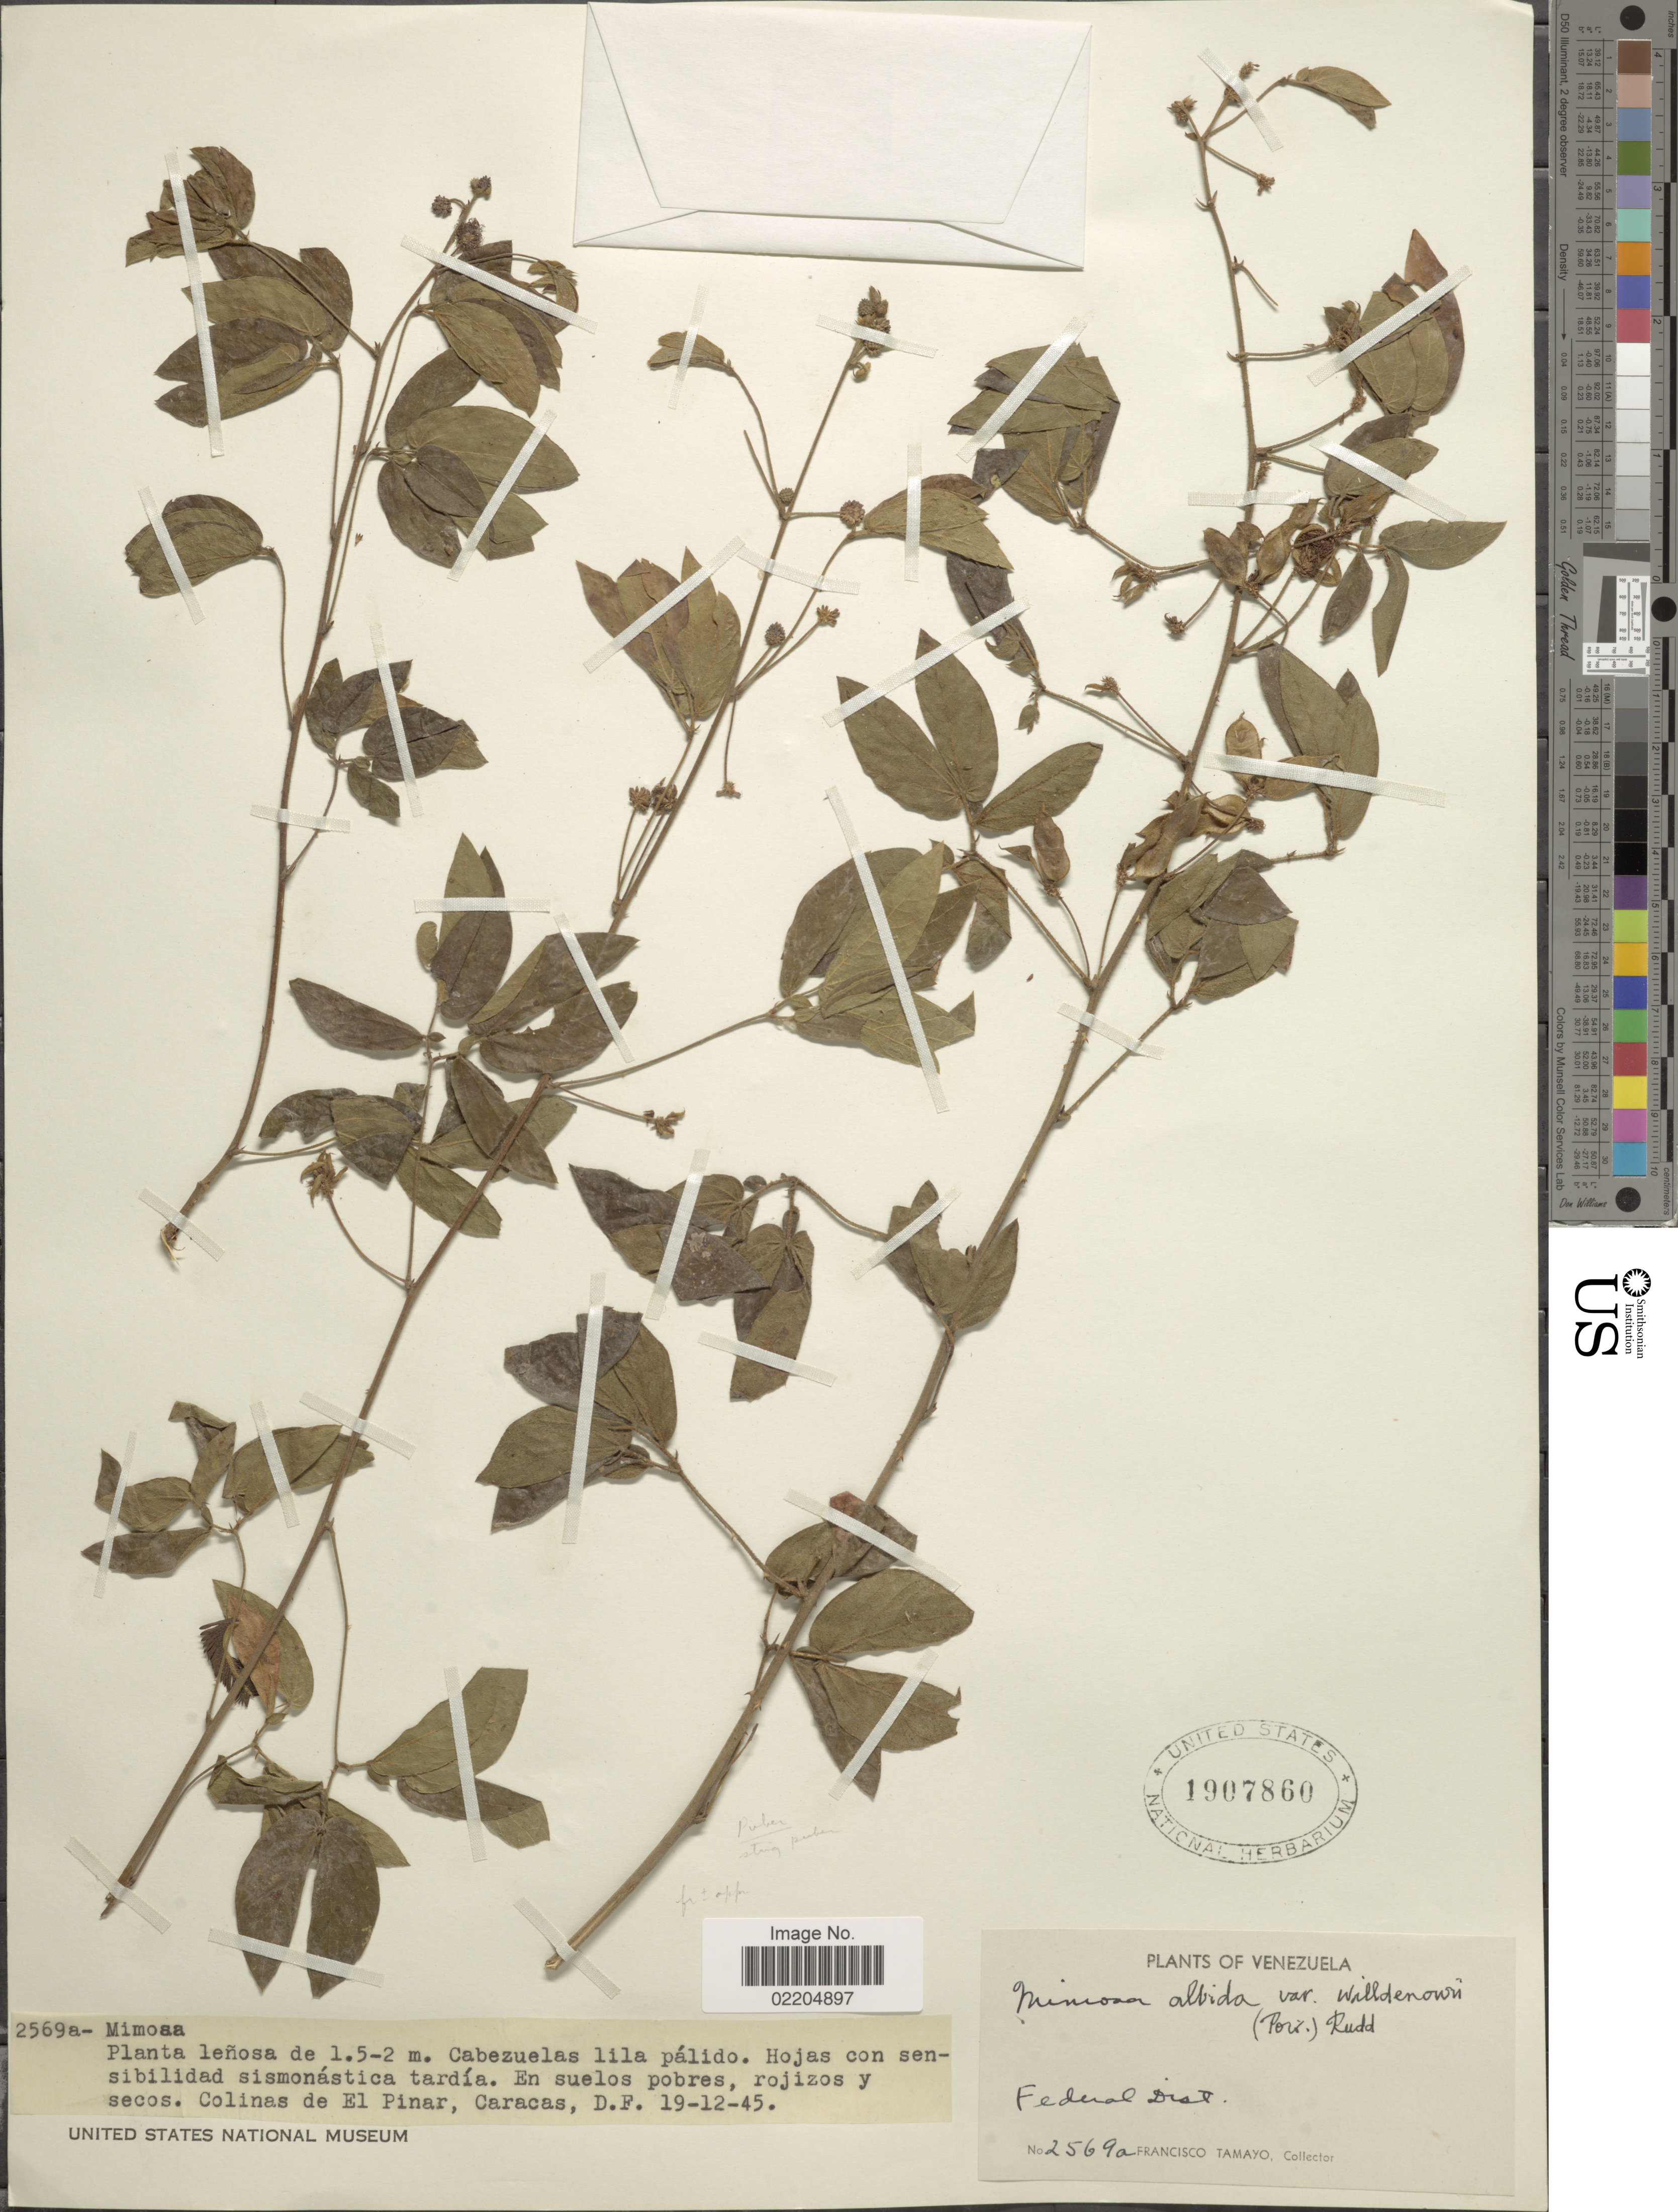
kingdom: Plantae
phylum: Tracheophyta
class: Magnoliopsida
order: Fabales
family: Fabaceae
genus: Mimosa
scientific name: Mimosa albida var. willdenowii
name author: (Poir.) Rudd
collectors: F. Tamayo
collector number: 2569a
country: Venezuela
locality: Federal Dist.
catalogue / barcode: US 1907860